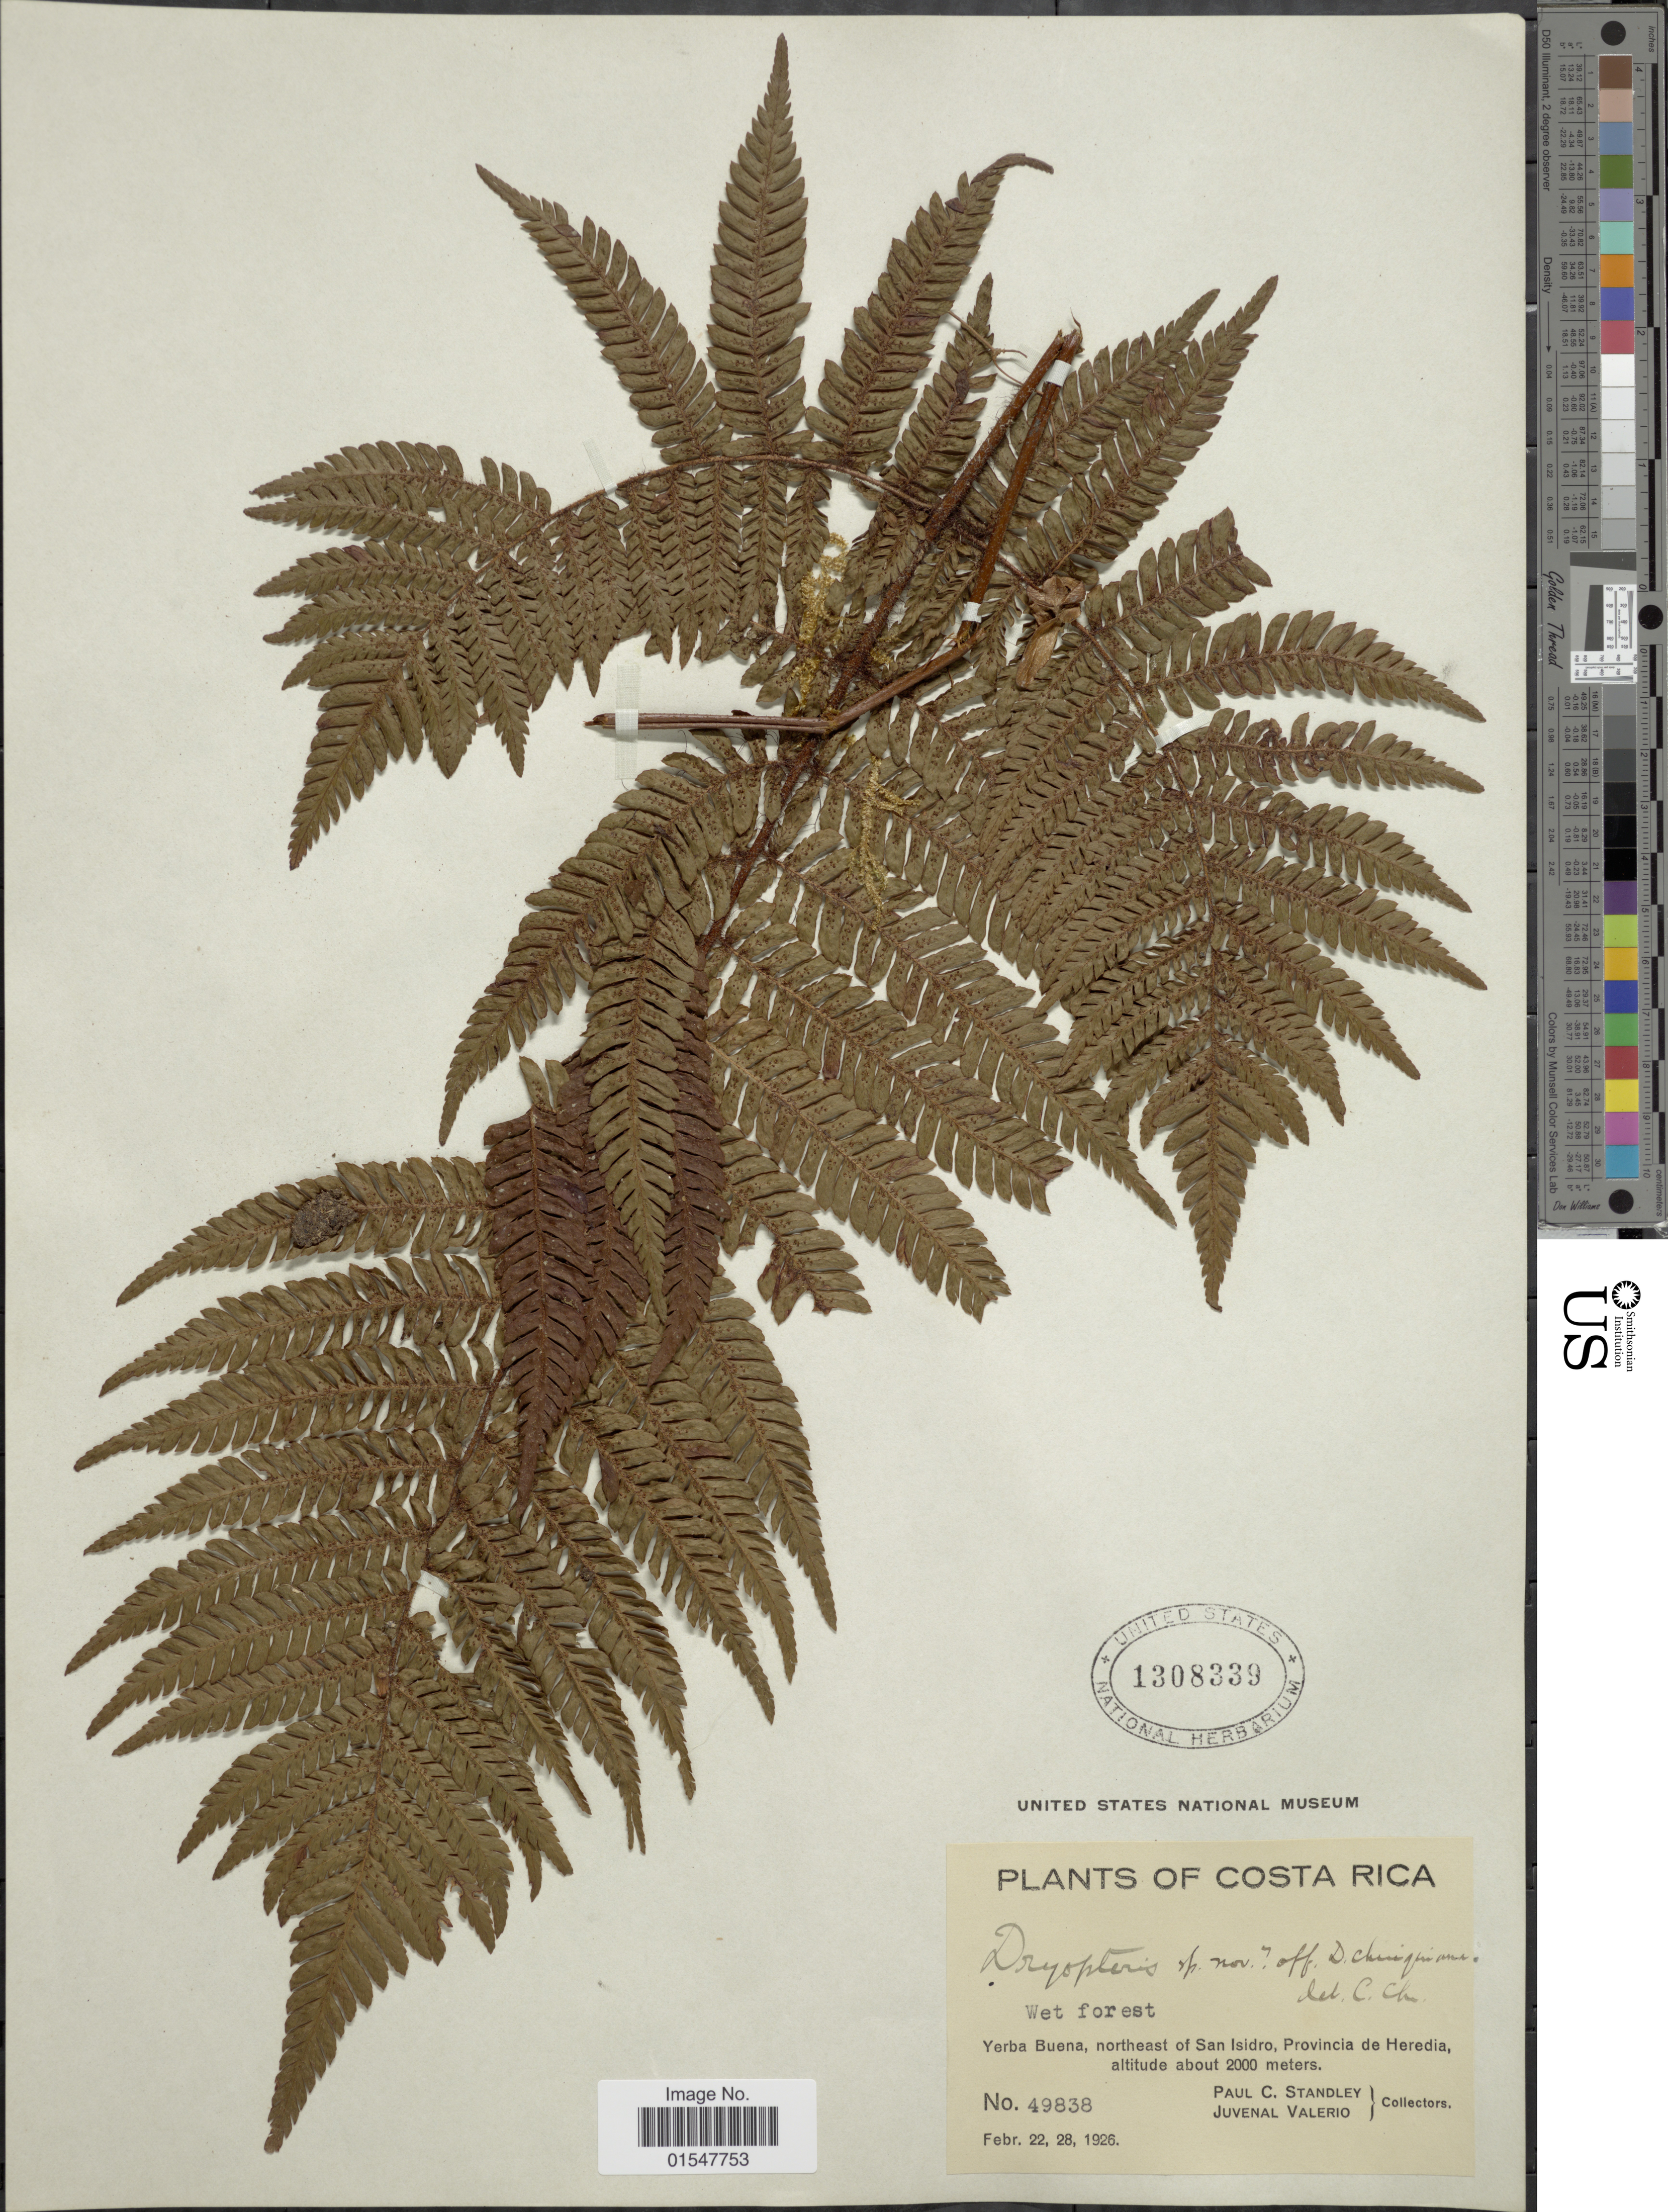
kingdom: Plantae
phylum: Tracheophyta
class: Polypodiopsida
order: Polypodiales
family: Dryopteridaceae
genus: Ctenitis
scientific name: Ctenitis hemsleyana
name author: (Baker ex Hemsl.) Copel.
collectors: P. C. Standley & J. Valerio R.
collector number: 49838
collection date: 1926-02-22/1926-02-28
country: Costa Rica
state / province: Heredia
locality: Yerba Buena, northeast of san Isidro, Provincia de Heredia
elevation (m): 2000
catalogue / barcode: US 1308339